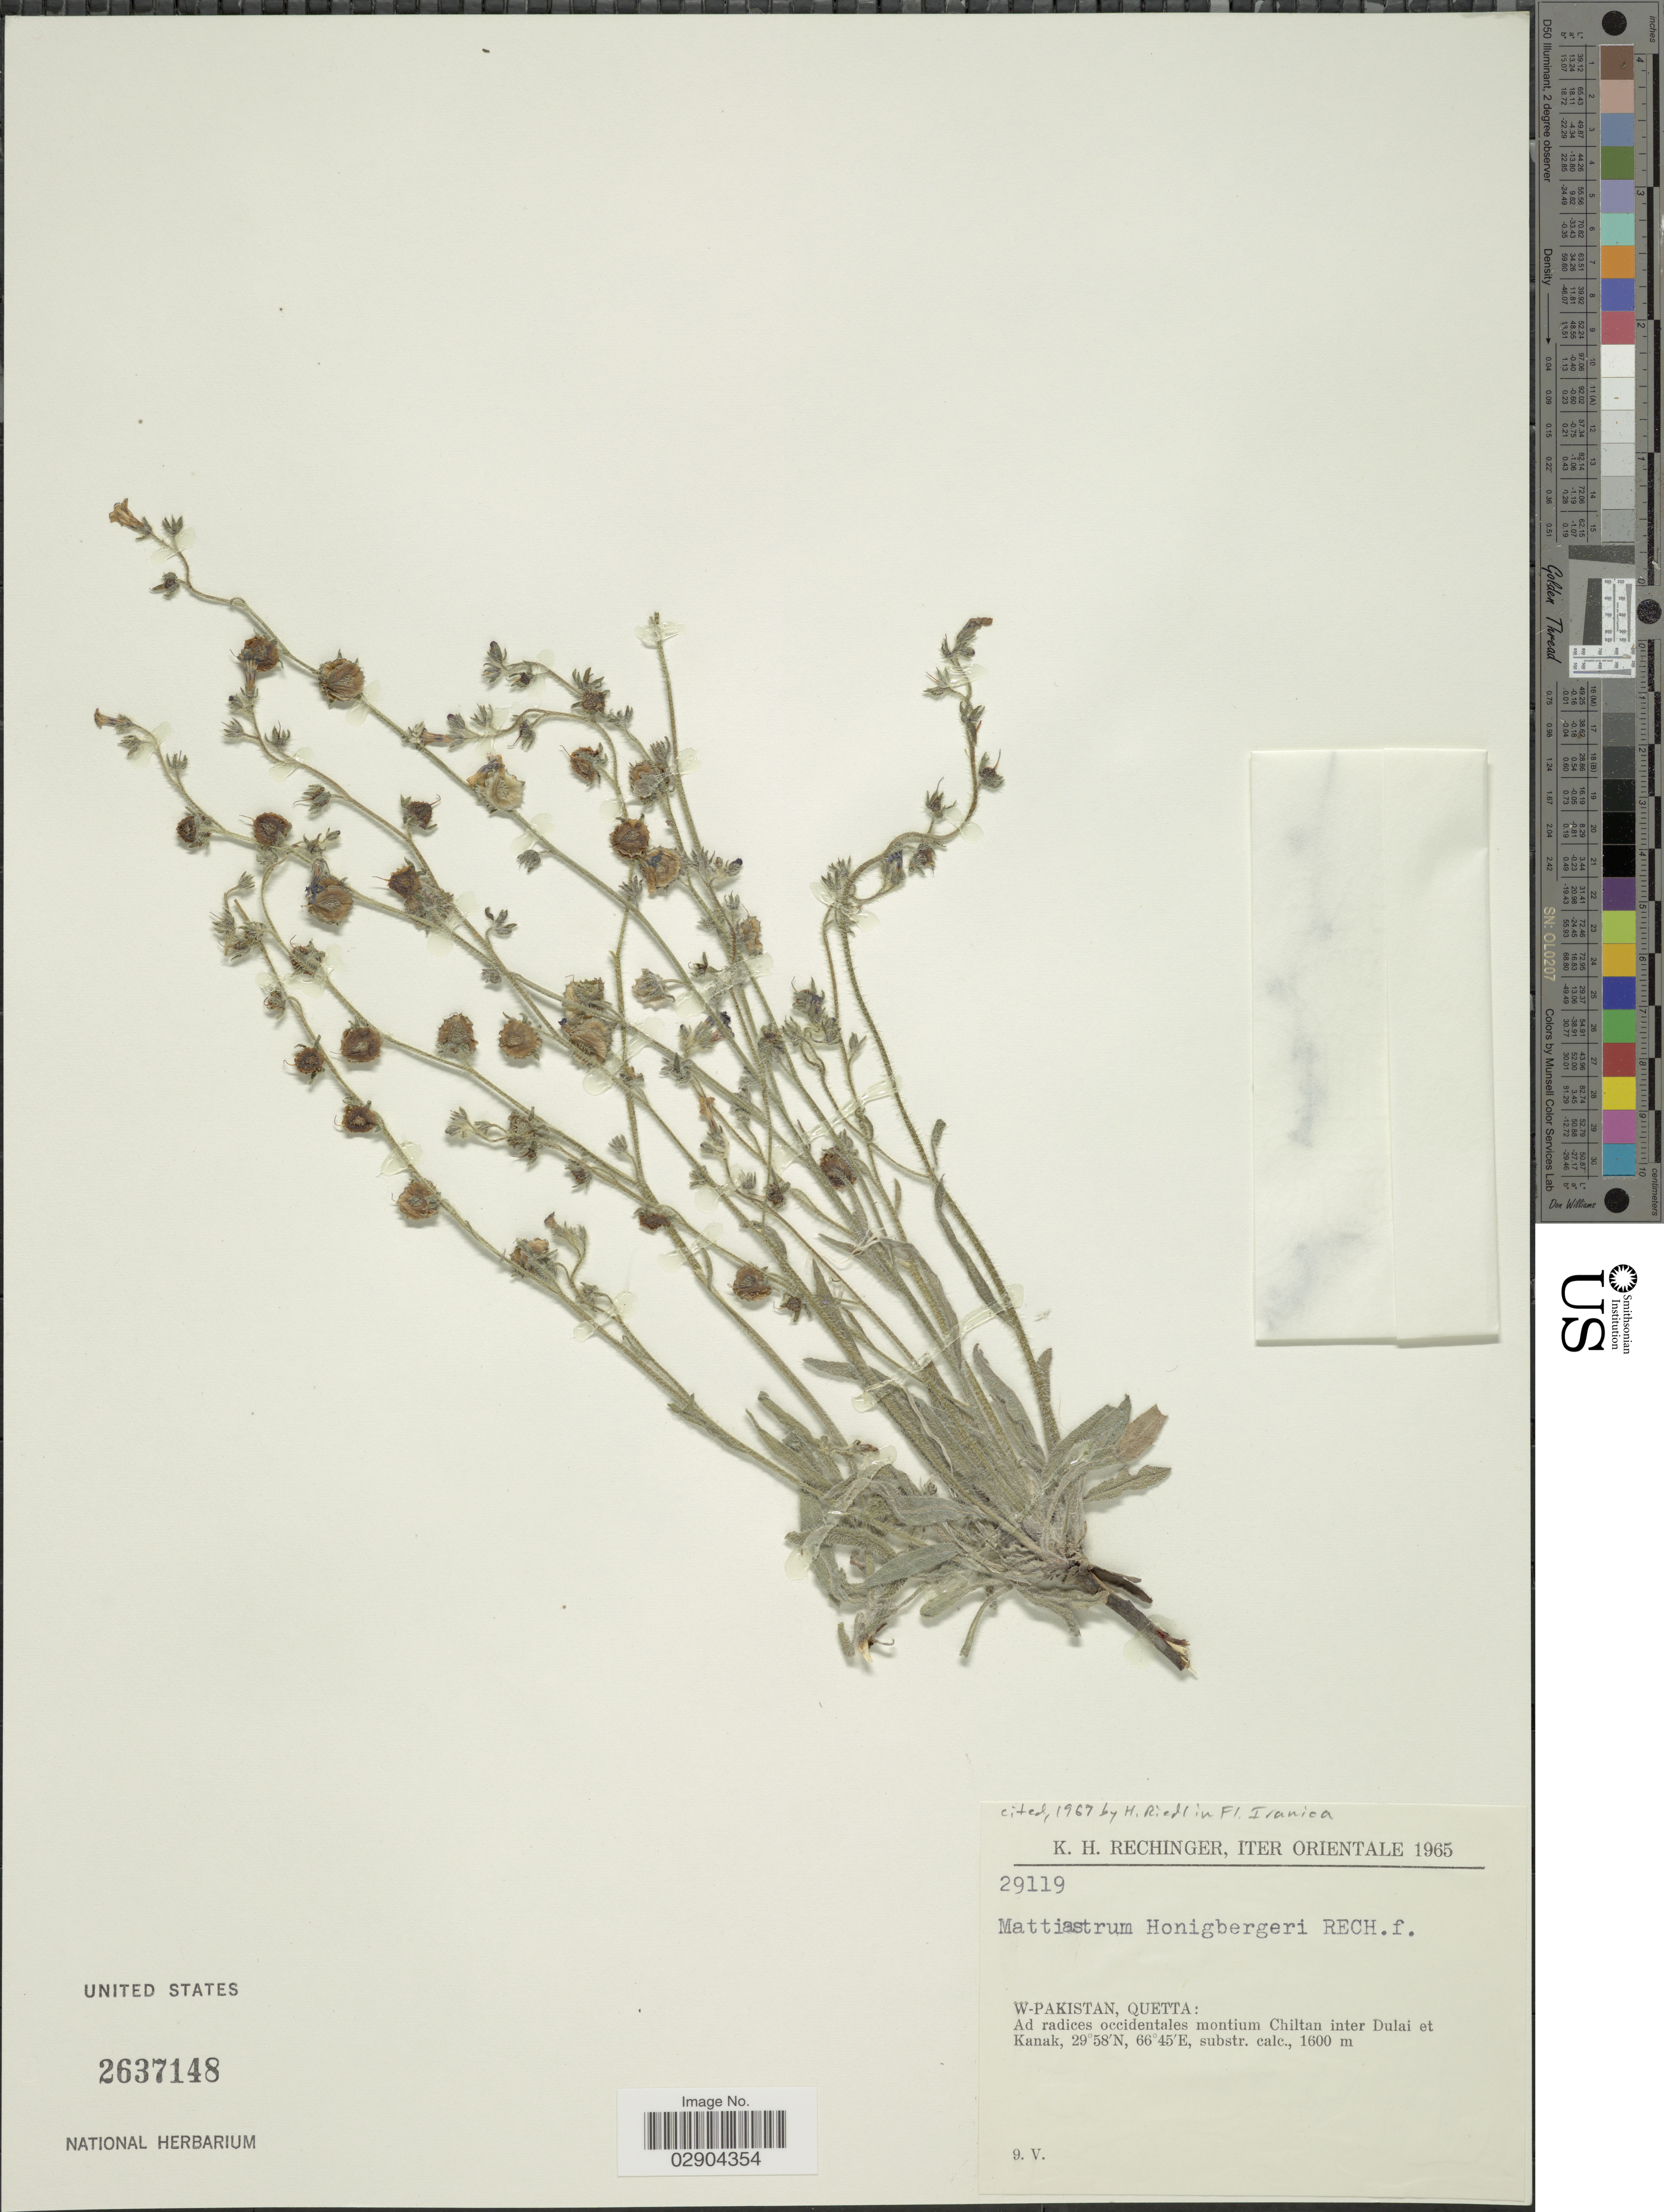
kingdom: Plantae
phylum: Tracheophyta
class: Magnoliopsida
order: Boraginales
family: Boraginaceae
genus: Mattiastrum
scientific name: Mattiastrum asperum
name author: (Stocks) Brand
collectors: K. H. Rechinger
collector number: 29119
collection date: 1965-05-09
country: Pakistan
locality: W-Pakistan, Quetta: Ad radices occidentalis montium Chiltan inter Dulai et Kanak.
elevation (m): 1600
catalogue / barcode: US 2637148